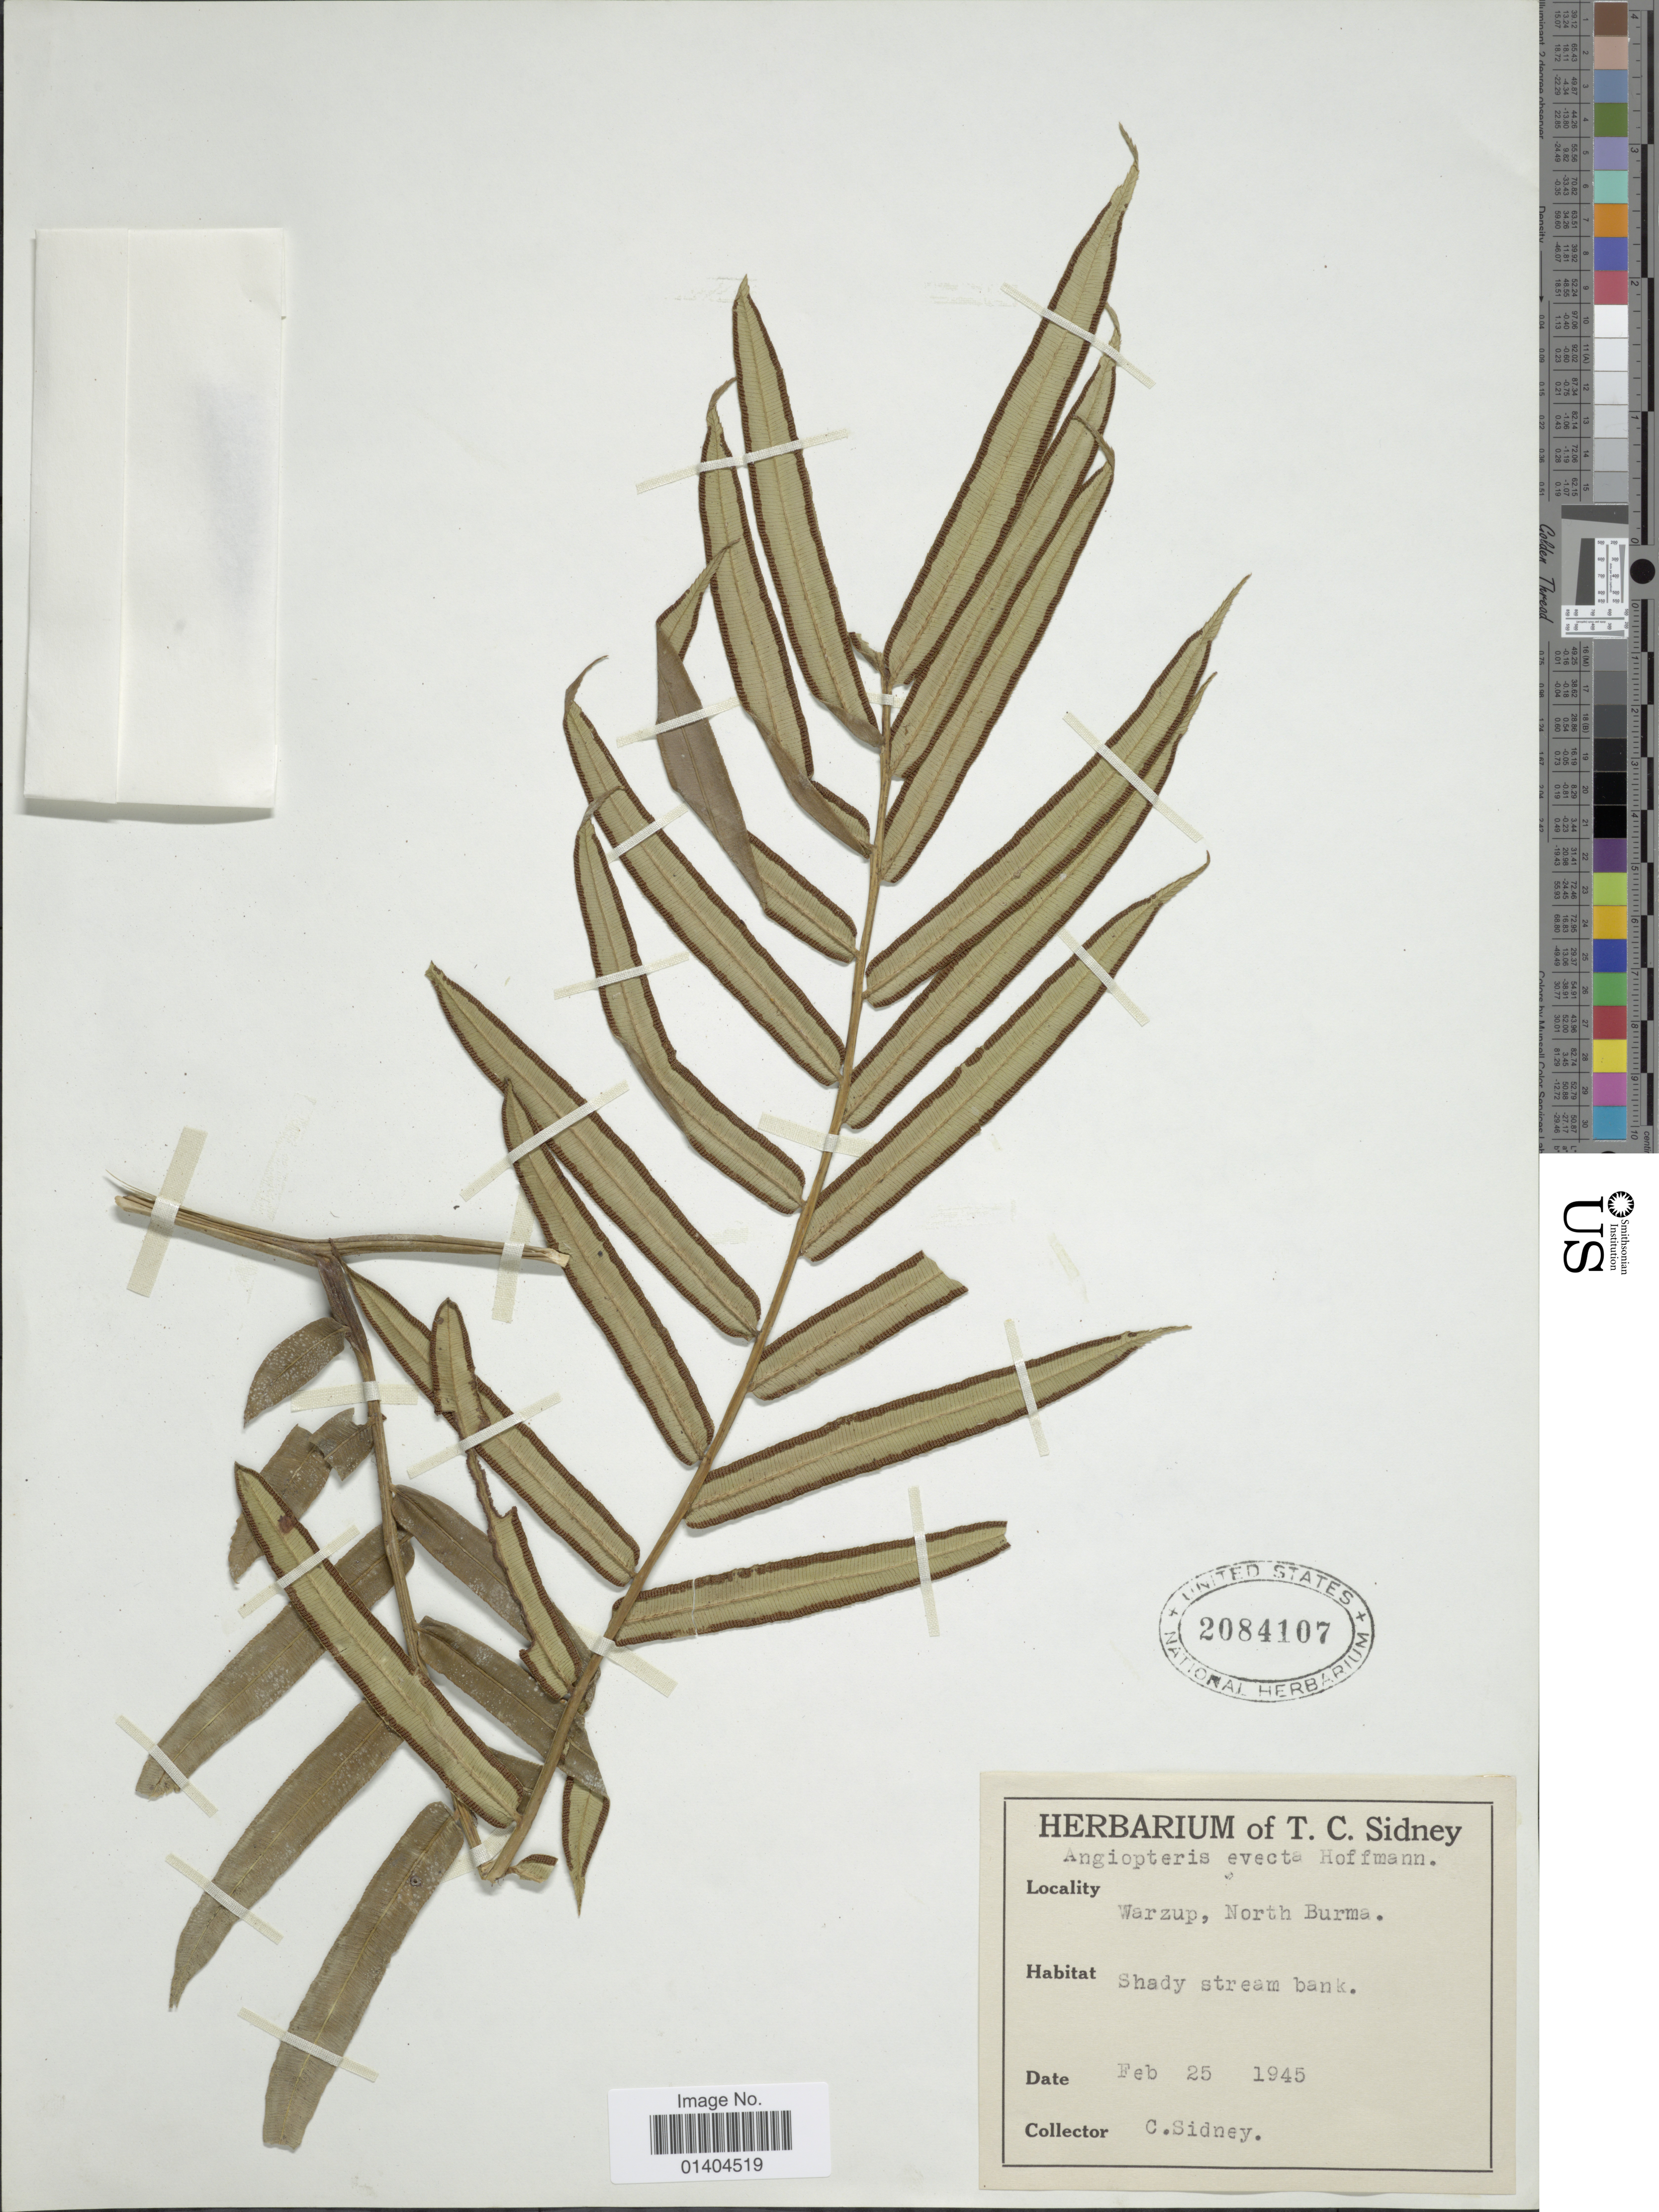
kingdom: Plantae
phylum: Tracheophyta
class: Polypodiopsida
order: Marattiales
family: Marattiaceae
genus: Angiopteris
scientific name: Angiopteris evecta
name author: (G. Forst.) Hoffm.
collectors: Sidney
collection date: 1945-02-25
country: Myanmar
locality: Warzup, North Burma.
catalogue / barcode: US 2084107